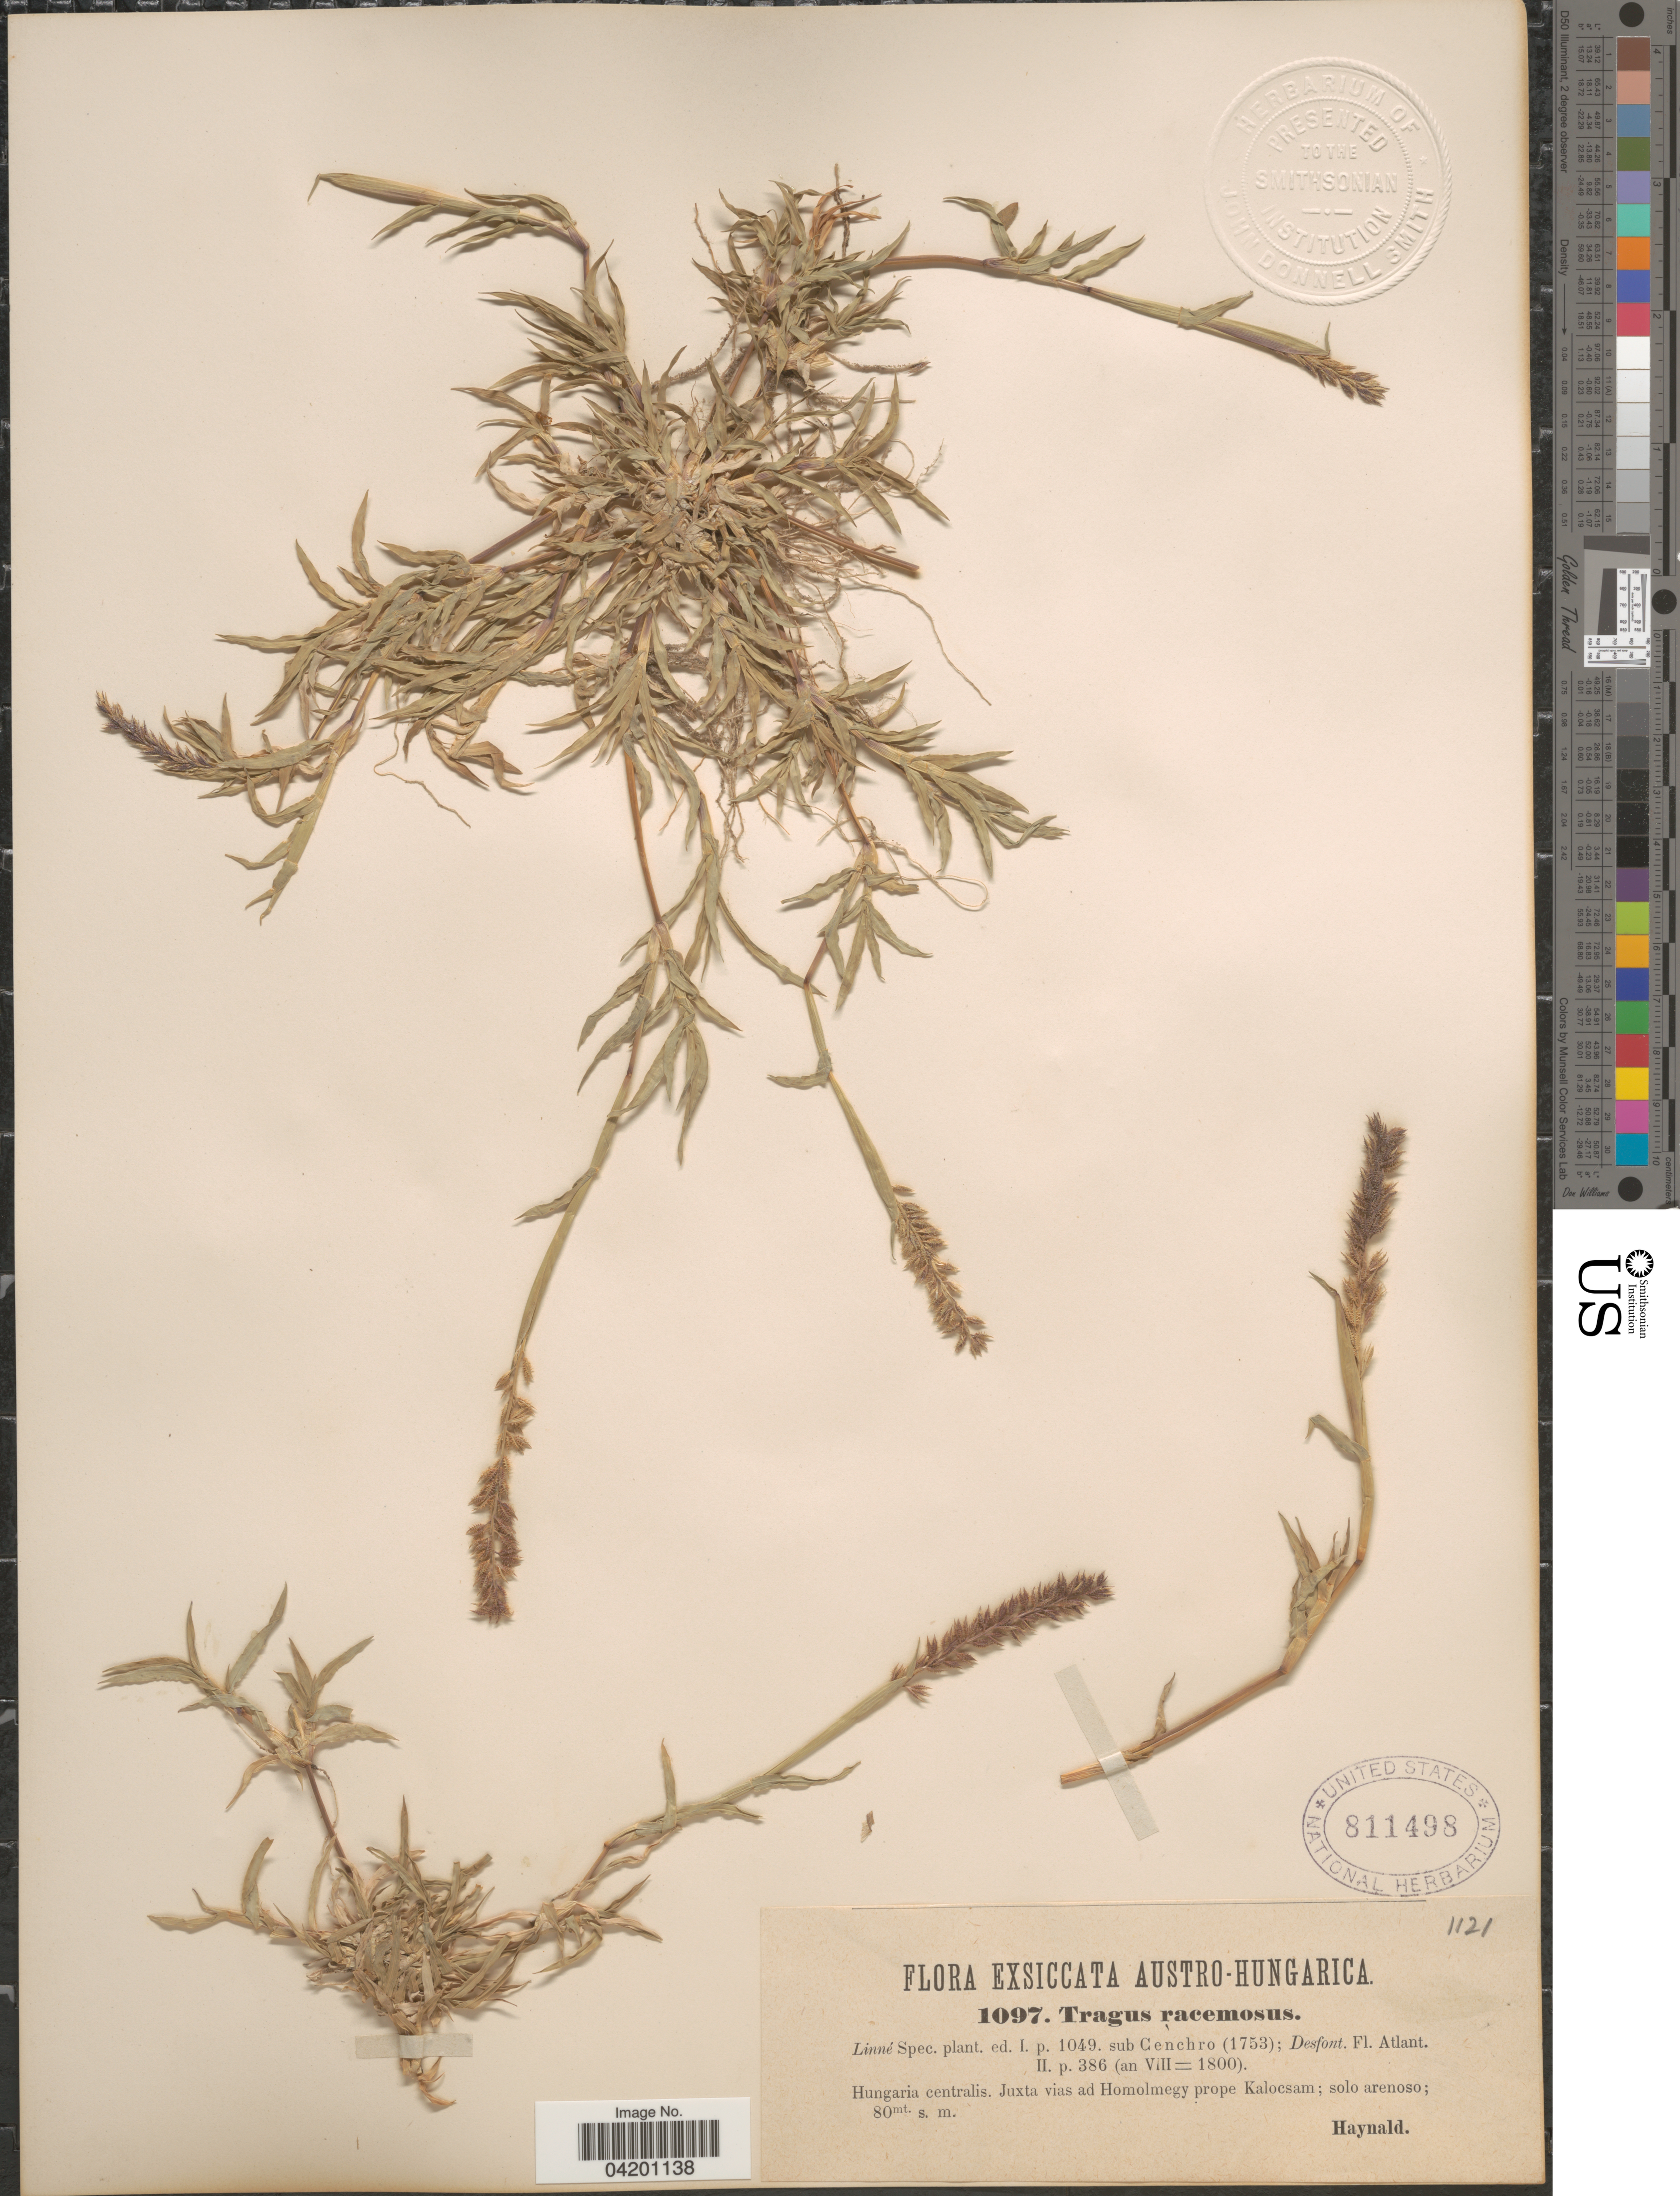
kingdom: Plantae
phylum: Tracheophyta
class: Liliopsida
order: Poales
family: Poaceae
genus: Tragus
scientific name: Tragus racemosus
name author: (L.) All.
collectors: -. Haynald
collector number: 1097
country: Hungary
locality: Austro-Hungarica. Hungaria centralis. Juxta vias ad Homolmegy prope Kalocsam.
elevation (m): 80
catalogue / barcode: US 811498